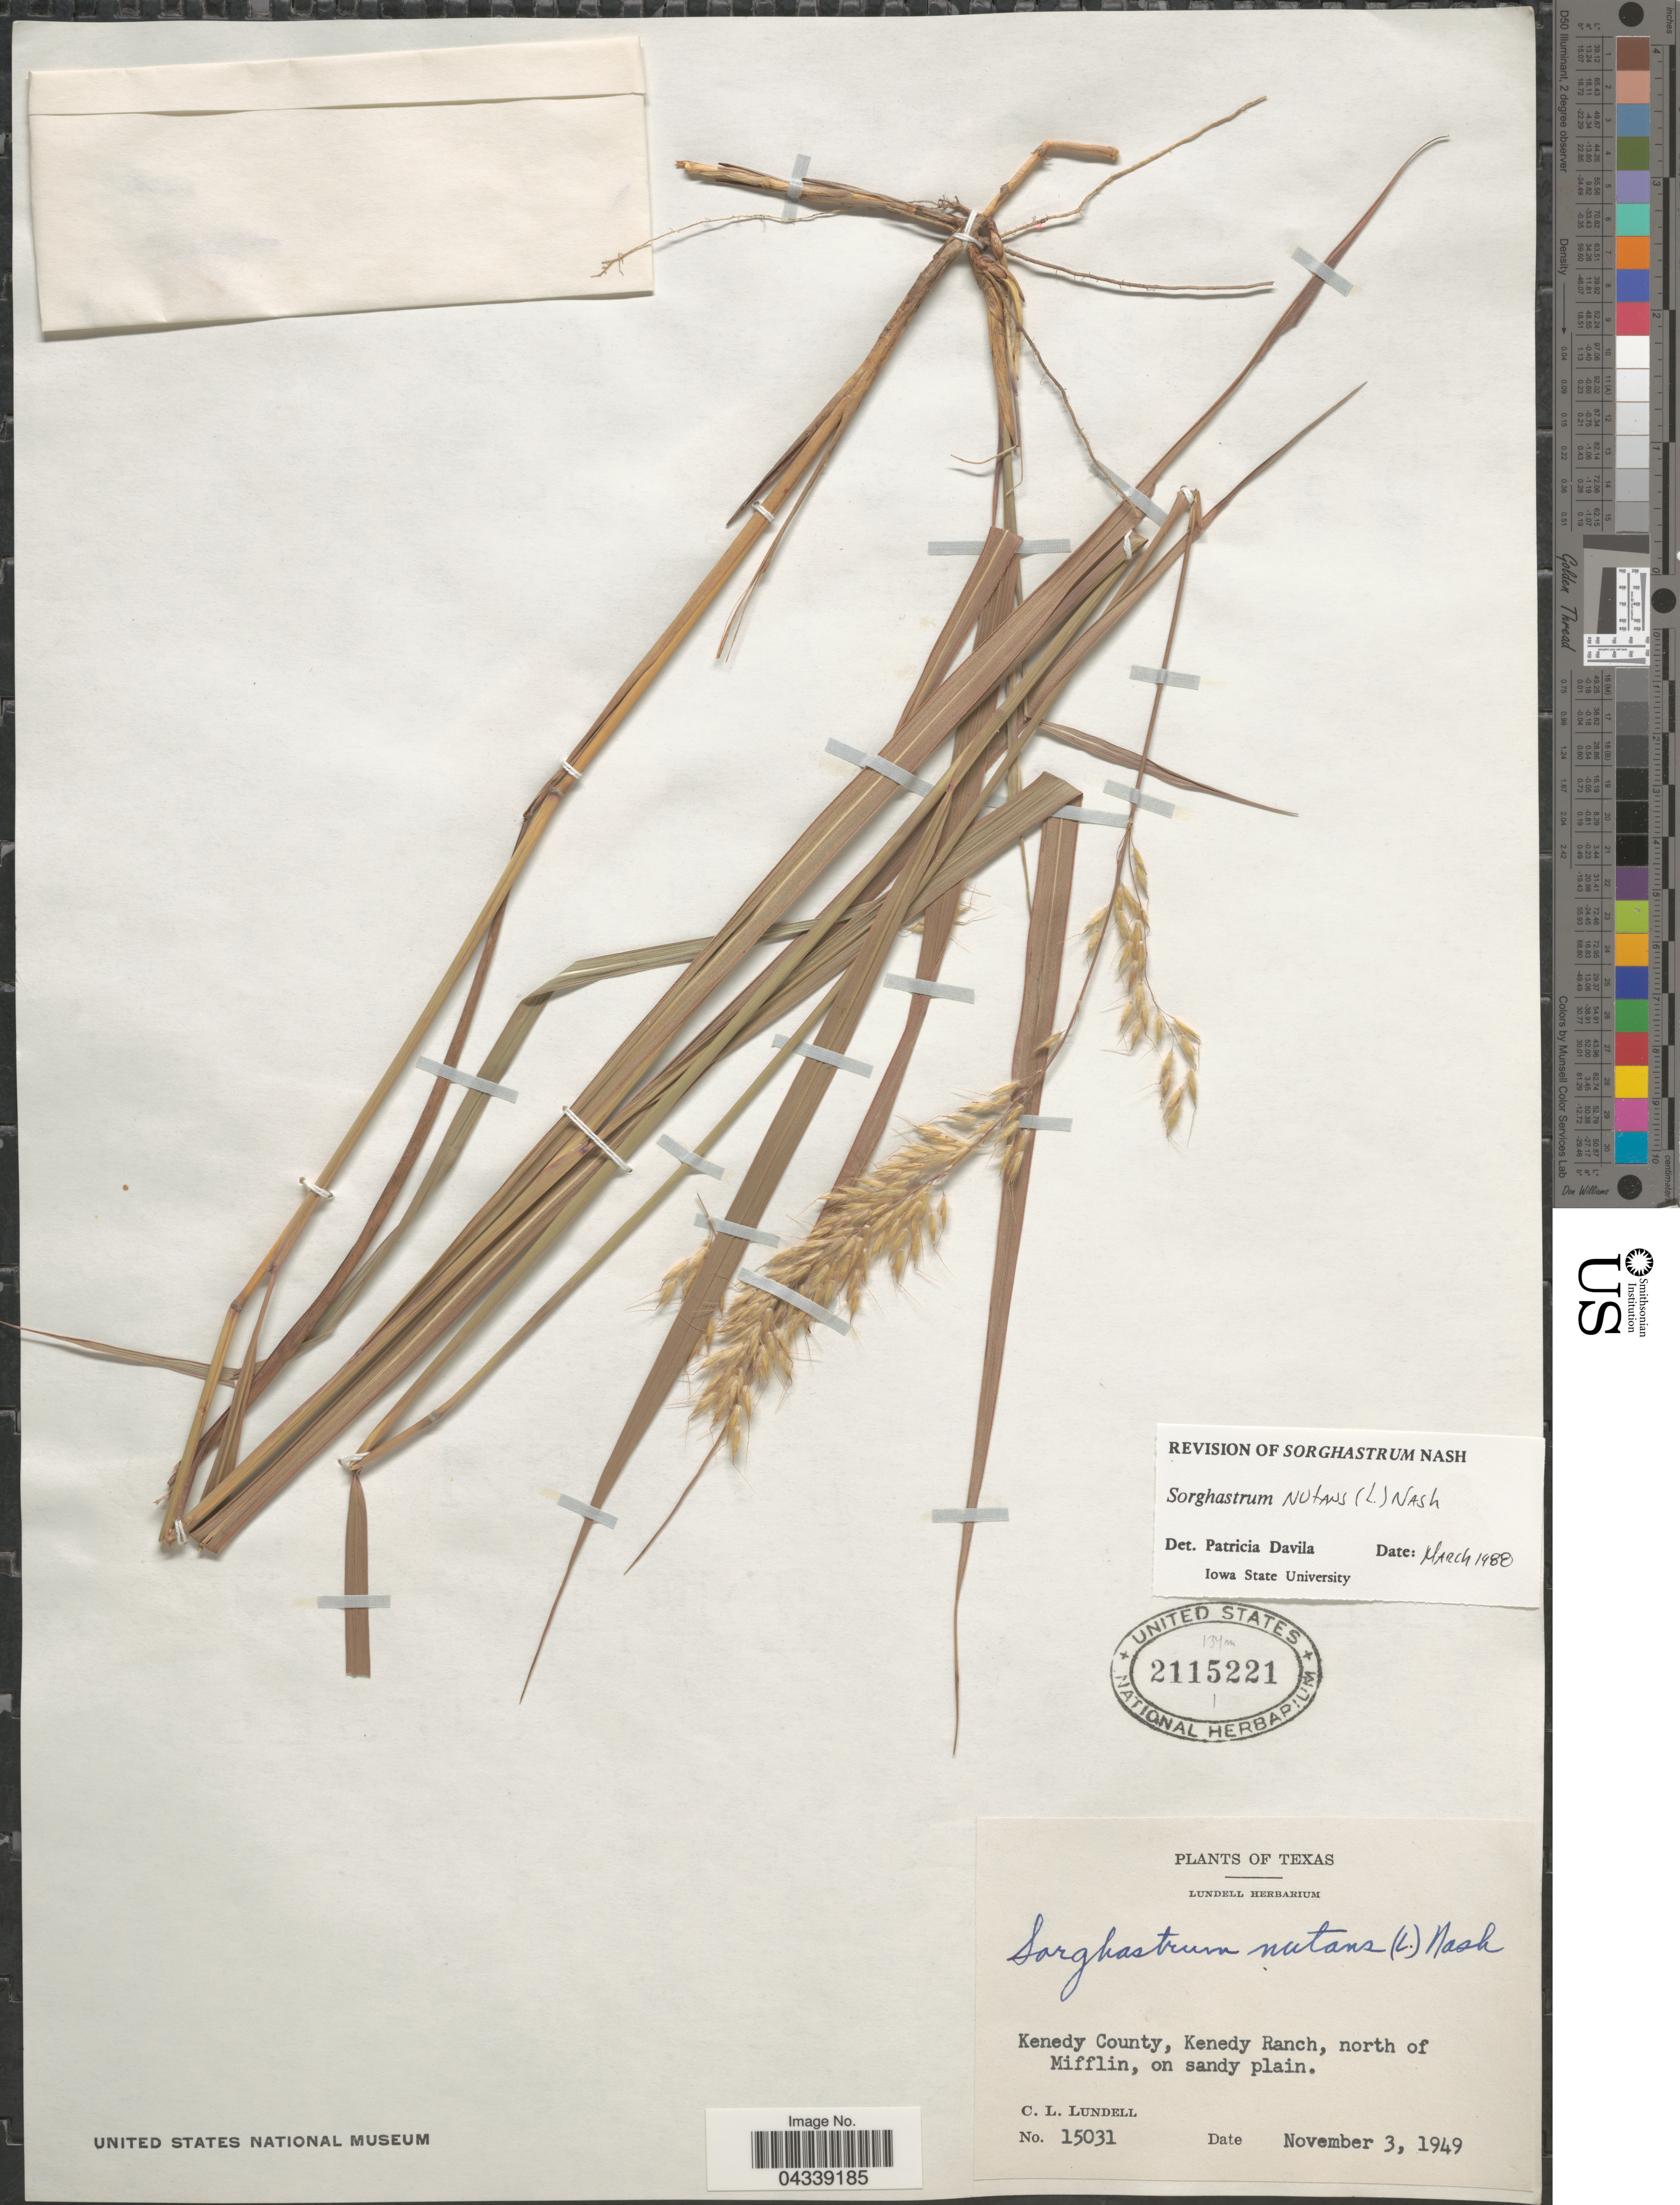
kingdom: Plantae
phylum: Tracheophyta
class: Liliopsida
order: Poales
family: Poaceae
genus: Sorghastrum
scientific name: Sorghastrum nutans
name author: (L.) Nash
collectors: C. L. Lundell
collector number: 15031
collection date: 1949-11-03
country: United States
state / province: Texas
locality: Kenedy County, Kenedy Ranch, north of Mifflin, on sandy plain.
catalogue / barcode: US 2115221